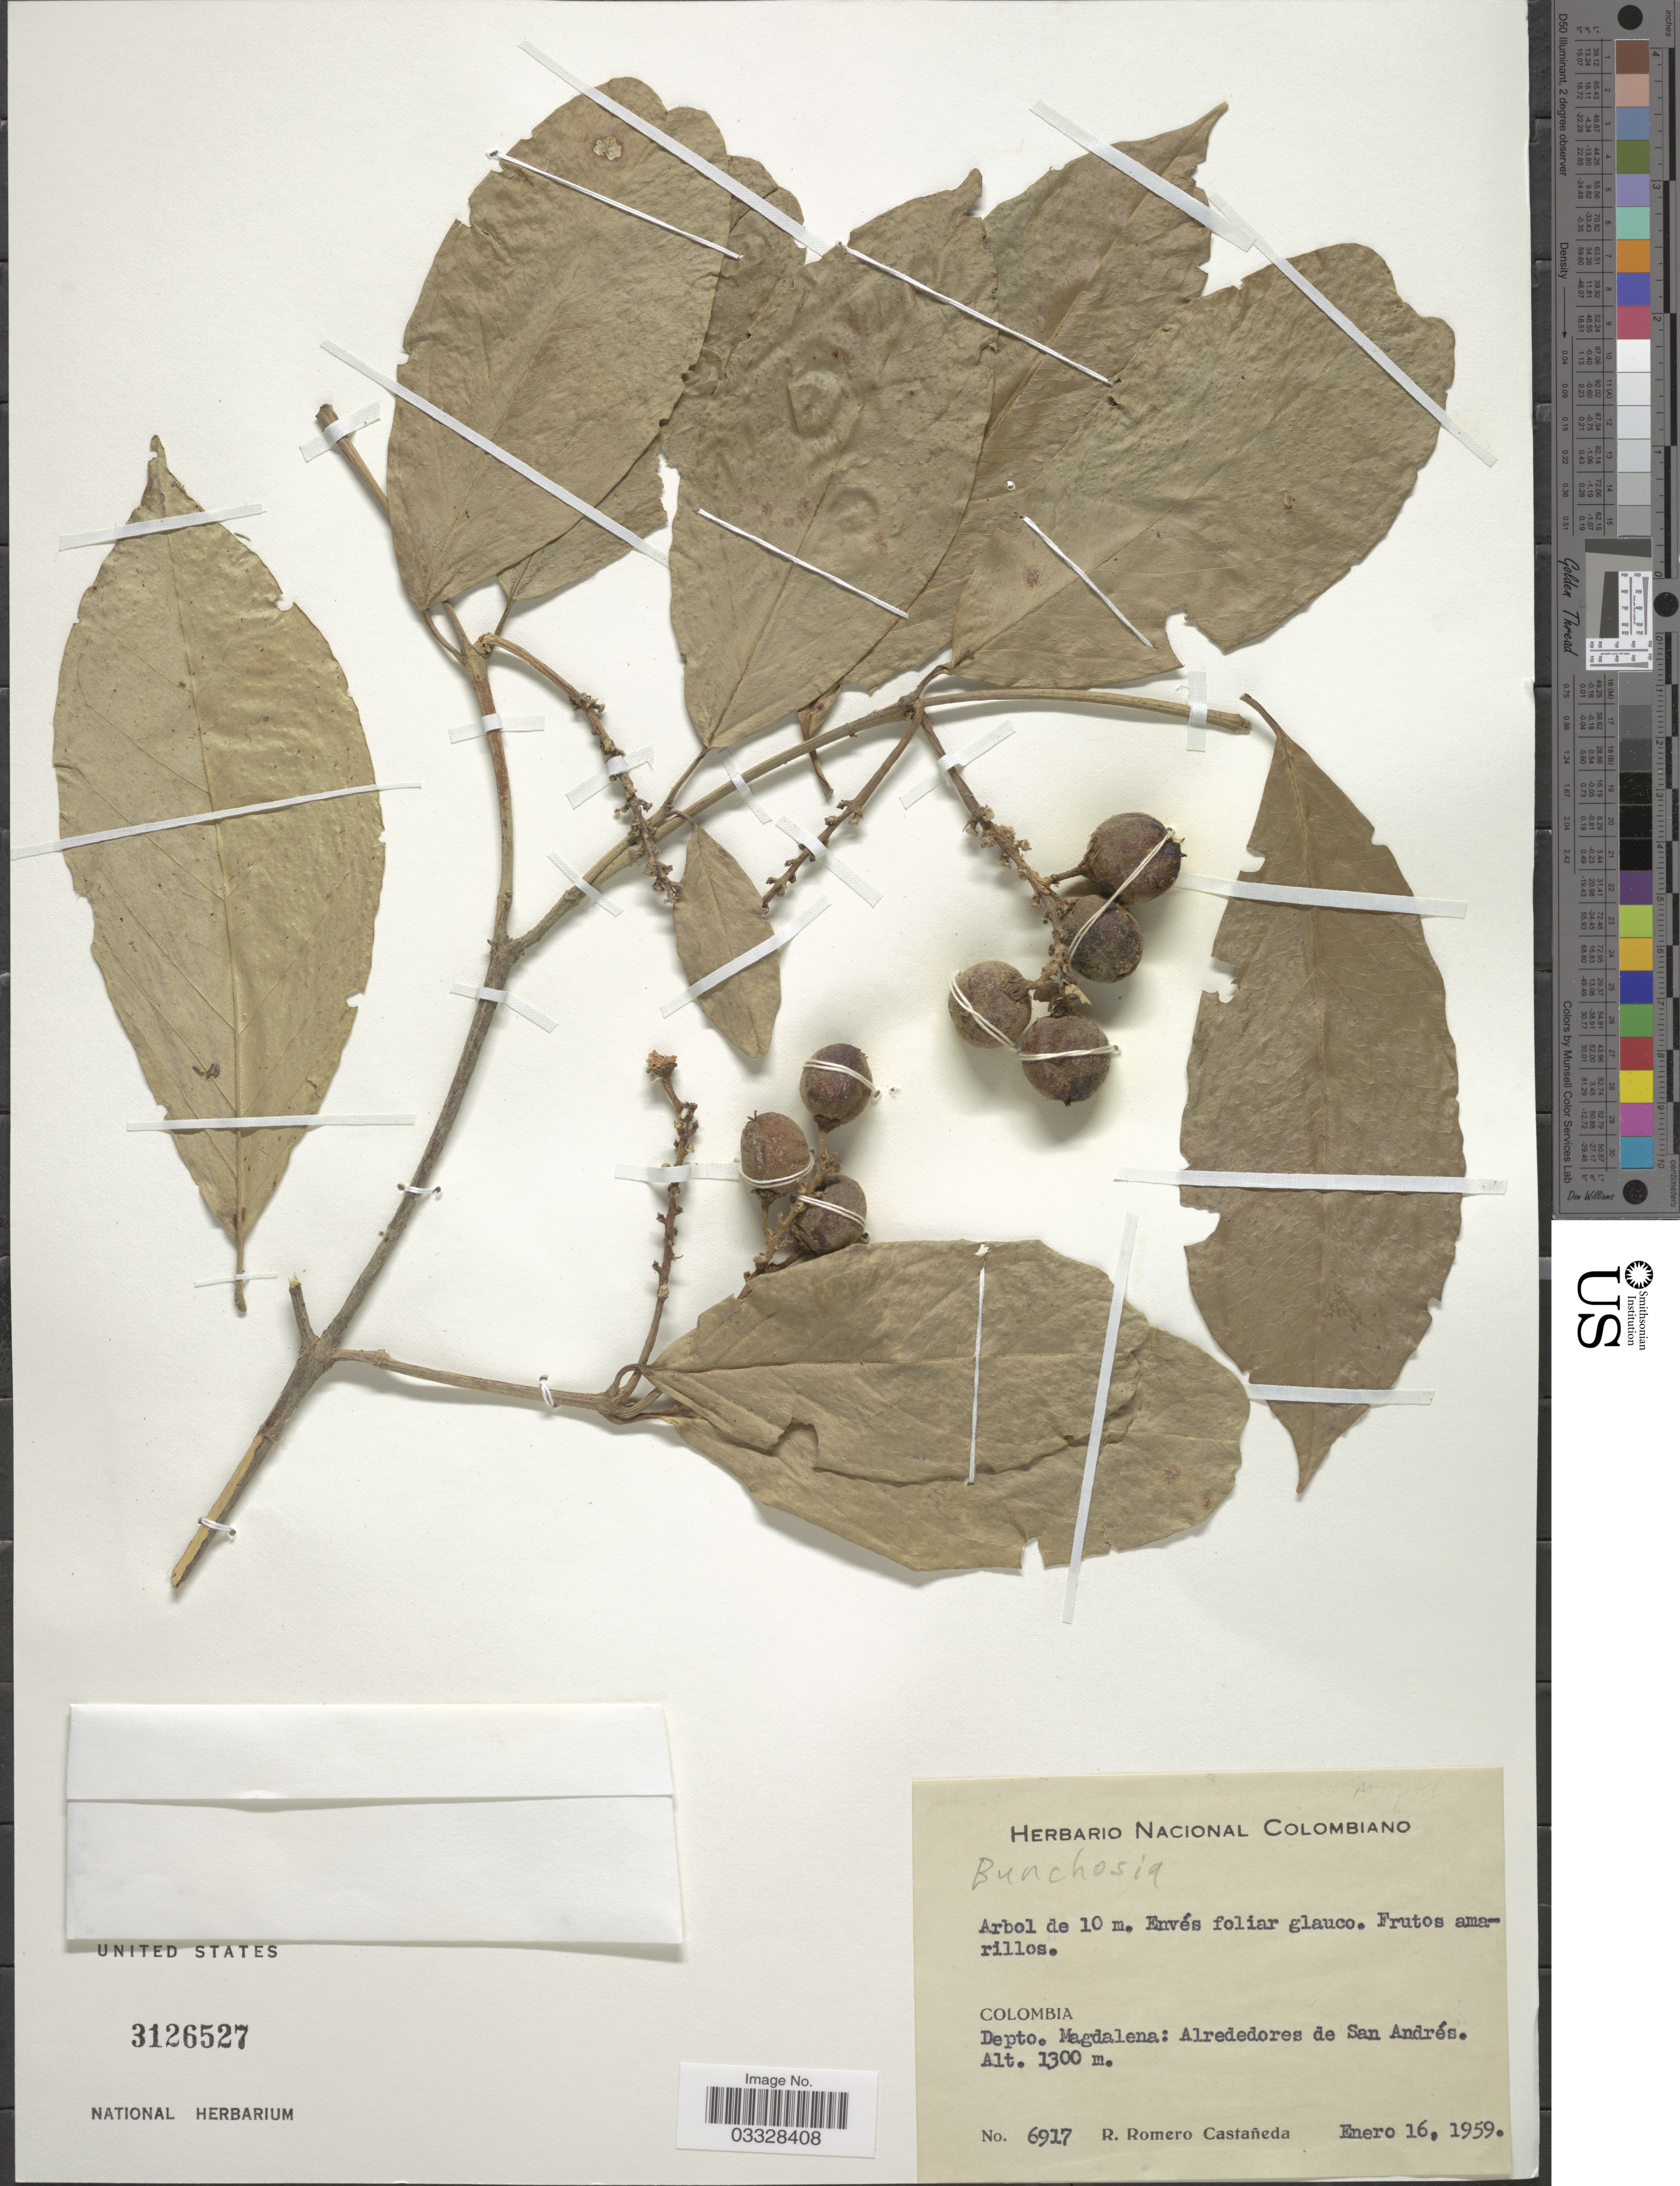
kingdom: Plantae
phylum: Tracheophyta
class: Magnoliopsida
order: Malpighiales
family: Malpighiaceae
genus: Bunchosia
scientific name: Bunchosia sp.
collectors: R. Romero Castañeda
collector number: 6917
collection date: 1959-01-16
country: Colombia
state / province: Magdalena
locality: Depto. Magdalena: Alrededores de San Andrés.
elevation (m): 1300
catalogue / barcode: US 3126527